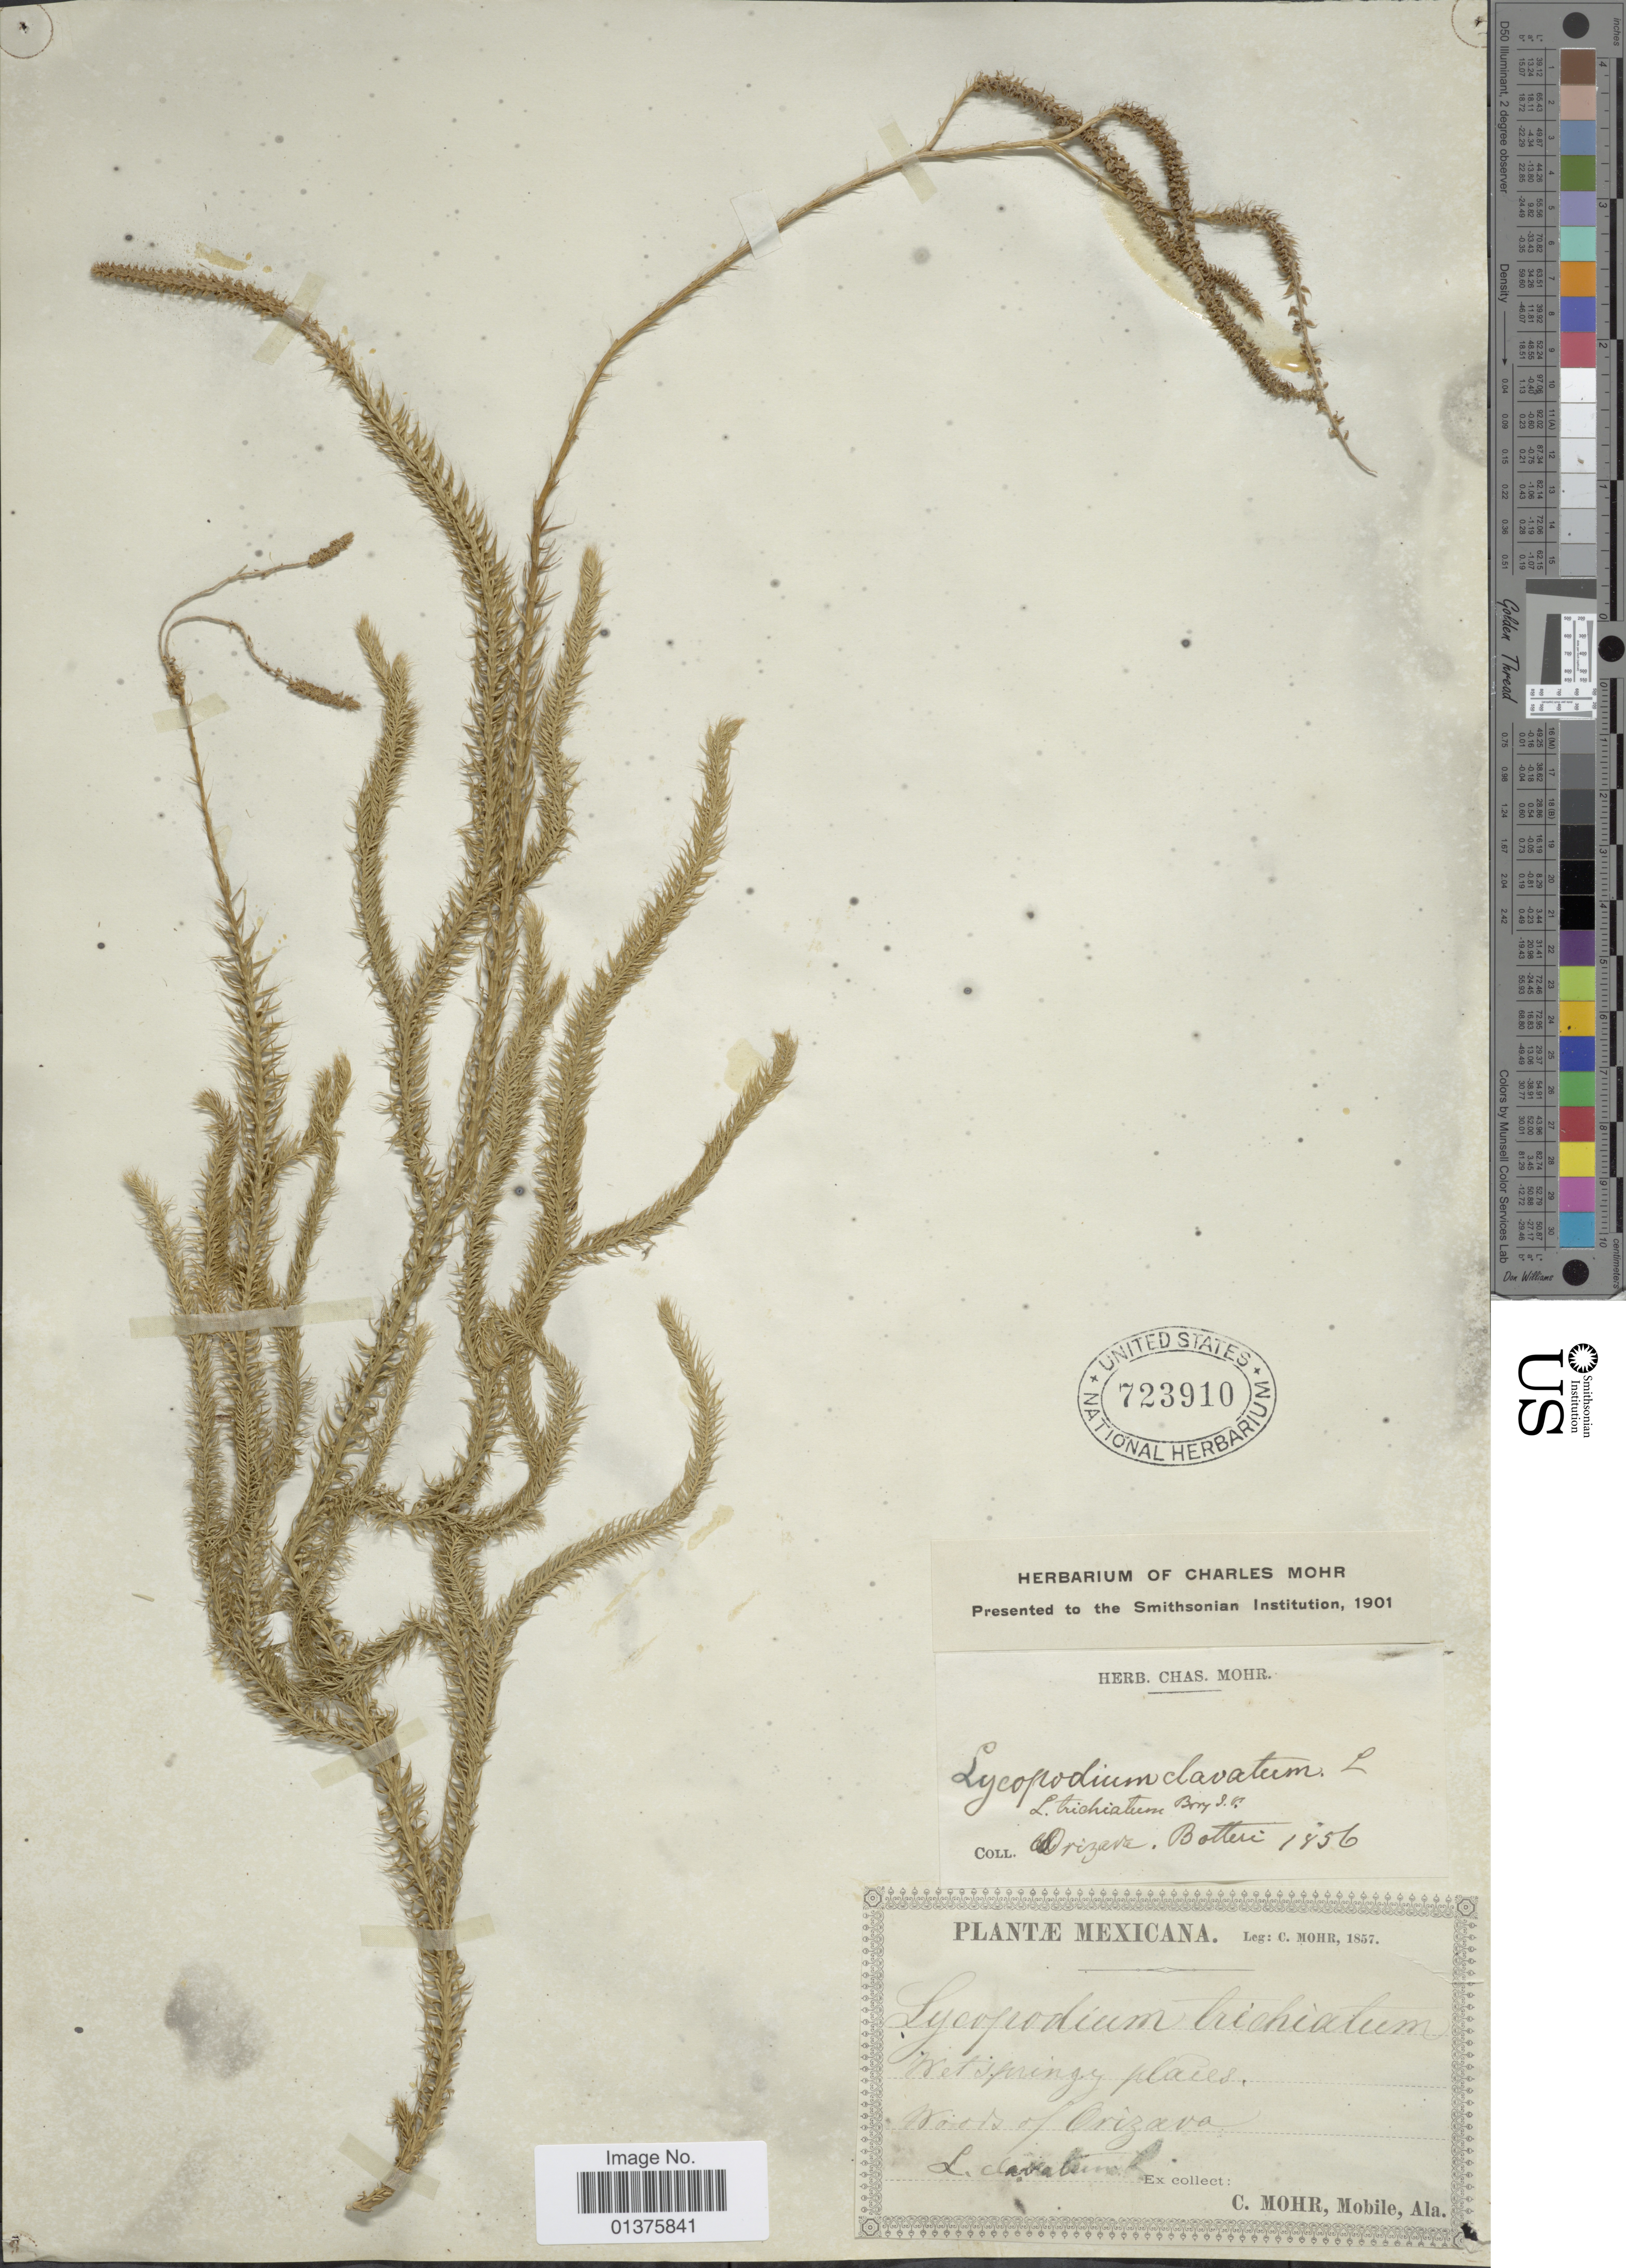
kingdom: Plantae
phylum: Tracheophyta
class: Lycopodiopsida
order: Lycopodiales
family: Lycopodiaceae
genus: Lycopodium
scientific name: Lycopodium clavatum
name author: L.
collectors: M. Botteri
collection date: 1956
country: Mexico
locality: Woods of Orizava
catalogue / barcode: US 723910